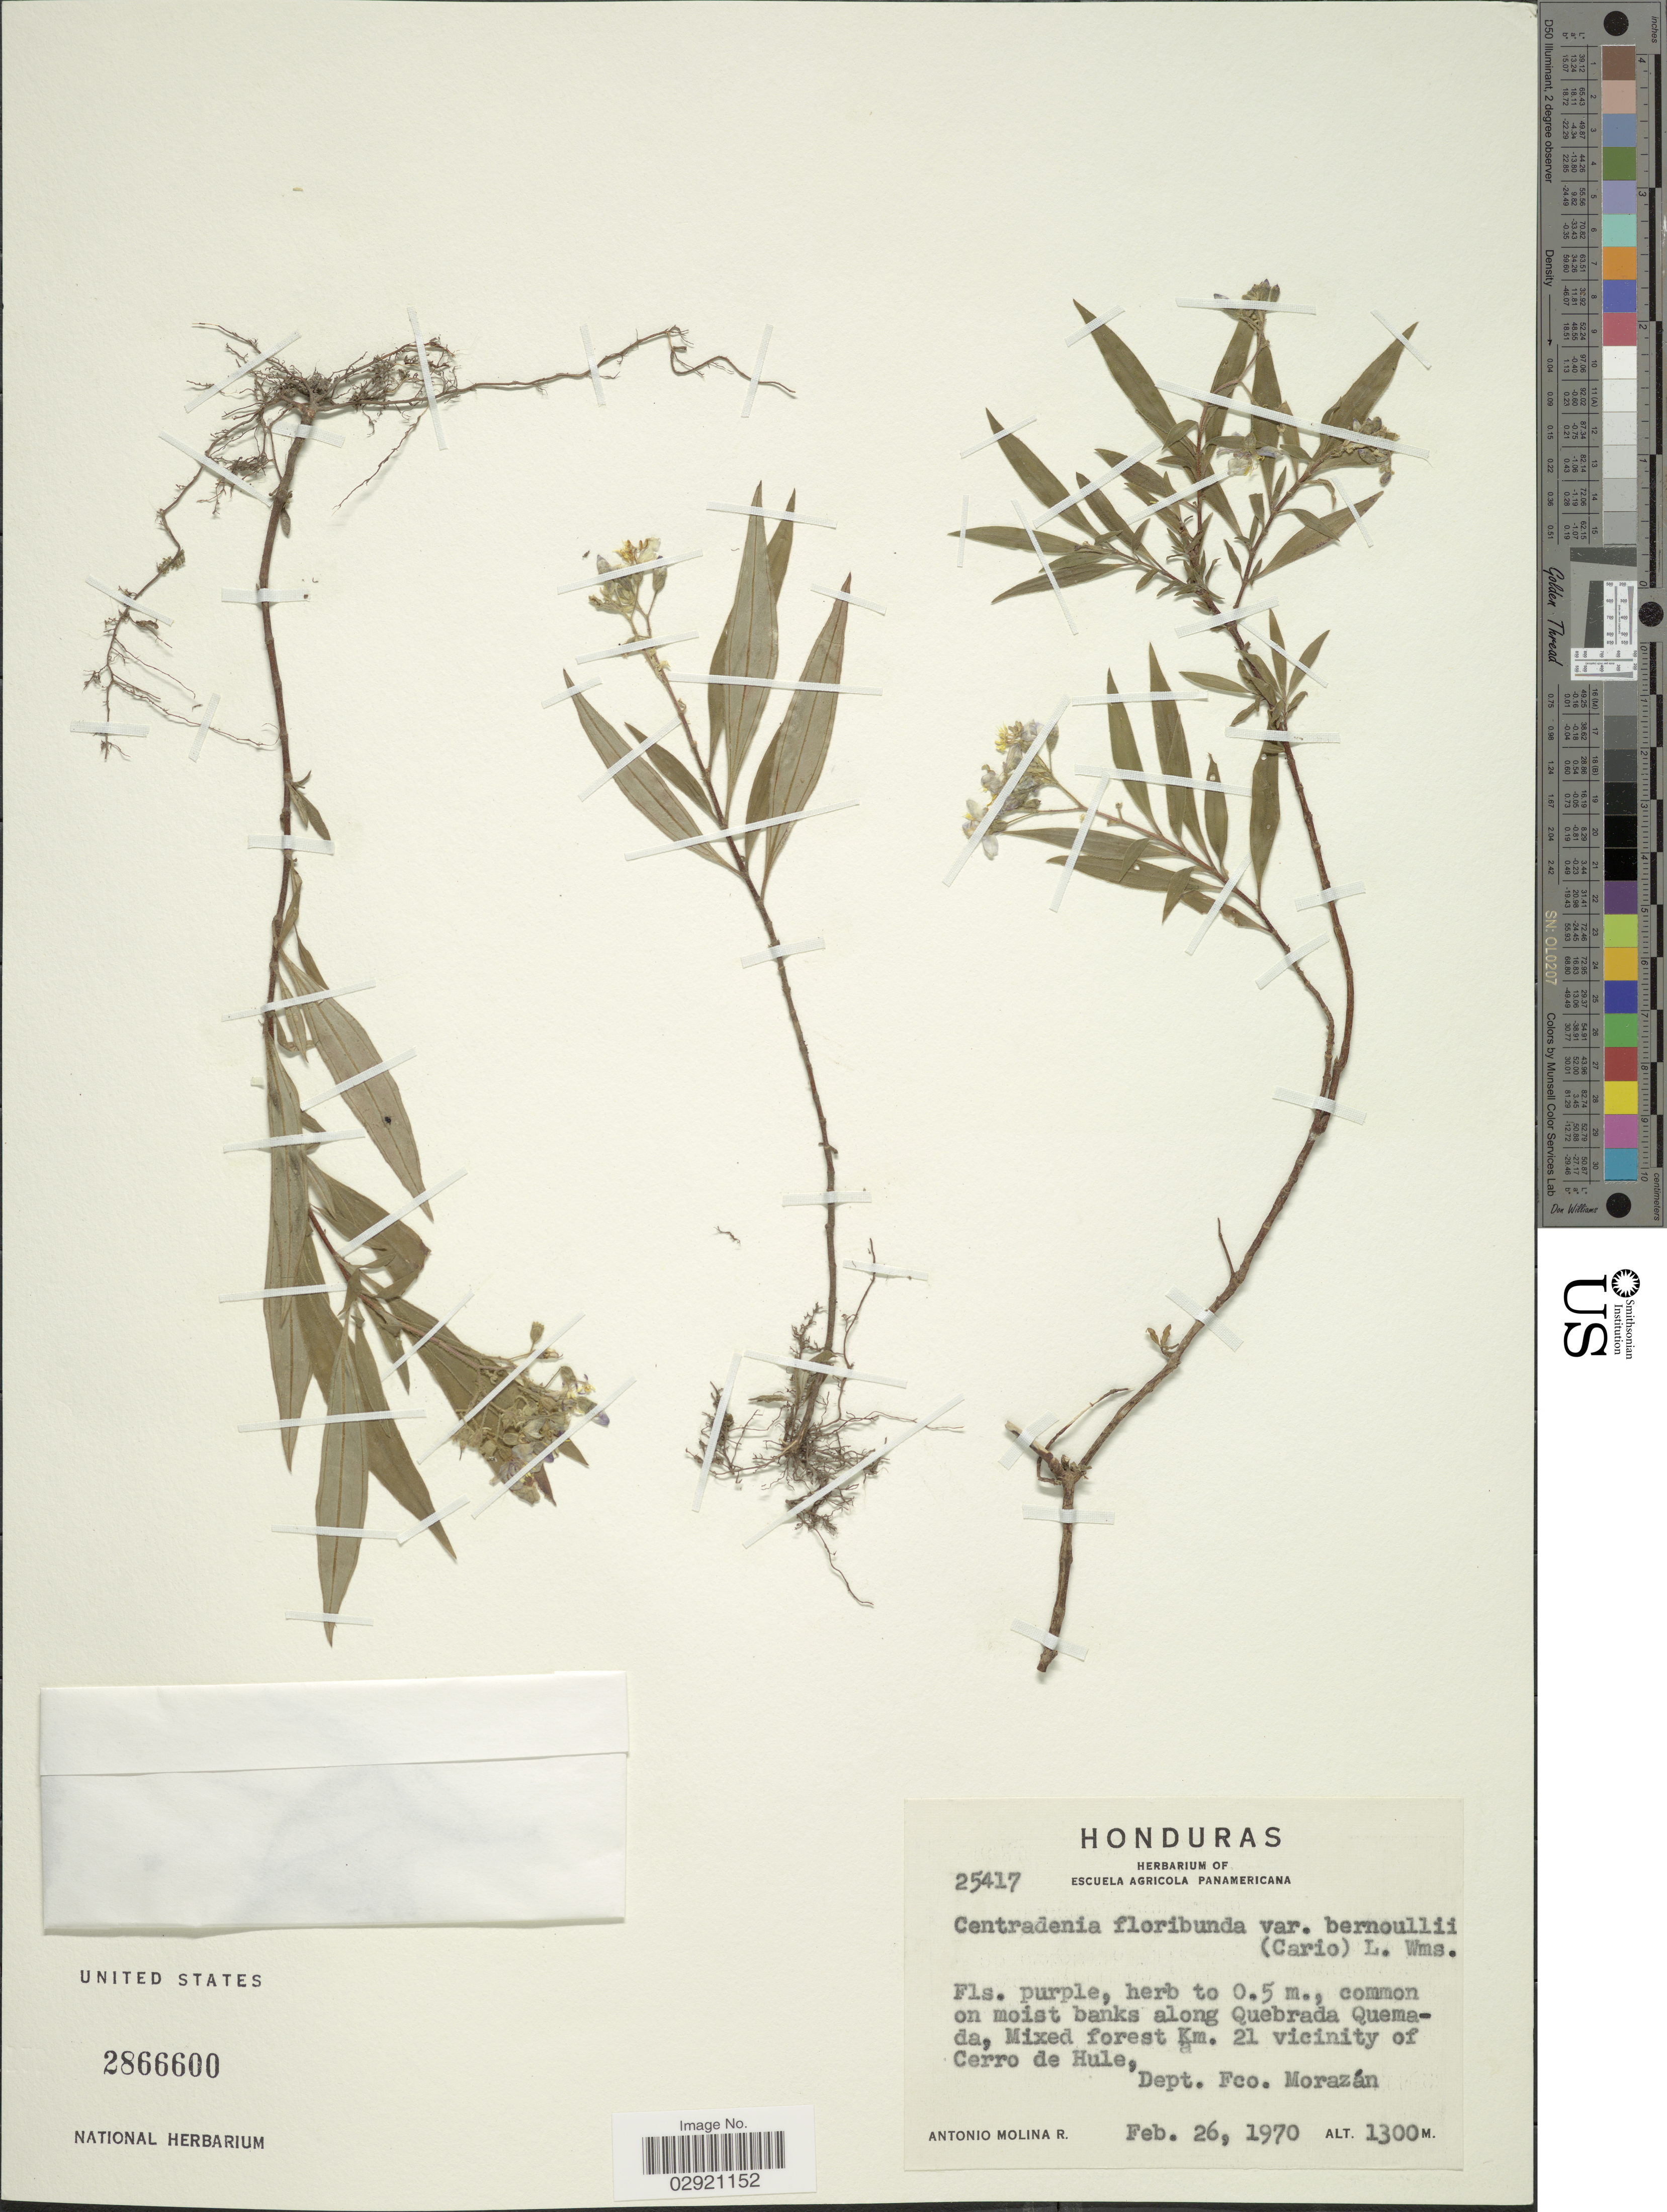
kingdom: Plantae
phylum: Tracheophyta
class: Magnoliopsida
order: Myrtales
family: Melastomataceae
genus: Centradenia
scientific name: Centradenia floribunda subsp. bernoulli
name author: (Cario ex Cogn.) Almeda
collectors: A. Molina R.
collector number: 25417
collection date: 1970-02-26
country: Honduras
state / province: Fco. Morazán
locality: Along Quebrada Quemada, Mixed forest Km. 21 vicinity of Cerro de Hule, Dept. Fco. Morazán.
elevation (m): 1300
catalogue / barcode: US 2866600